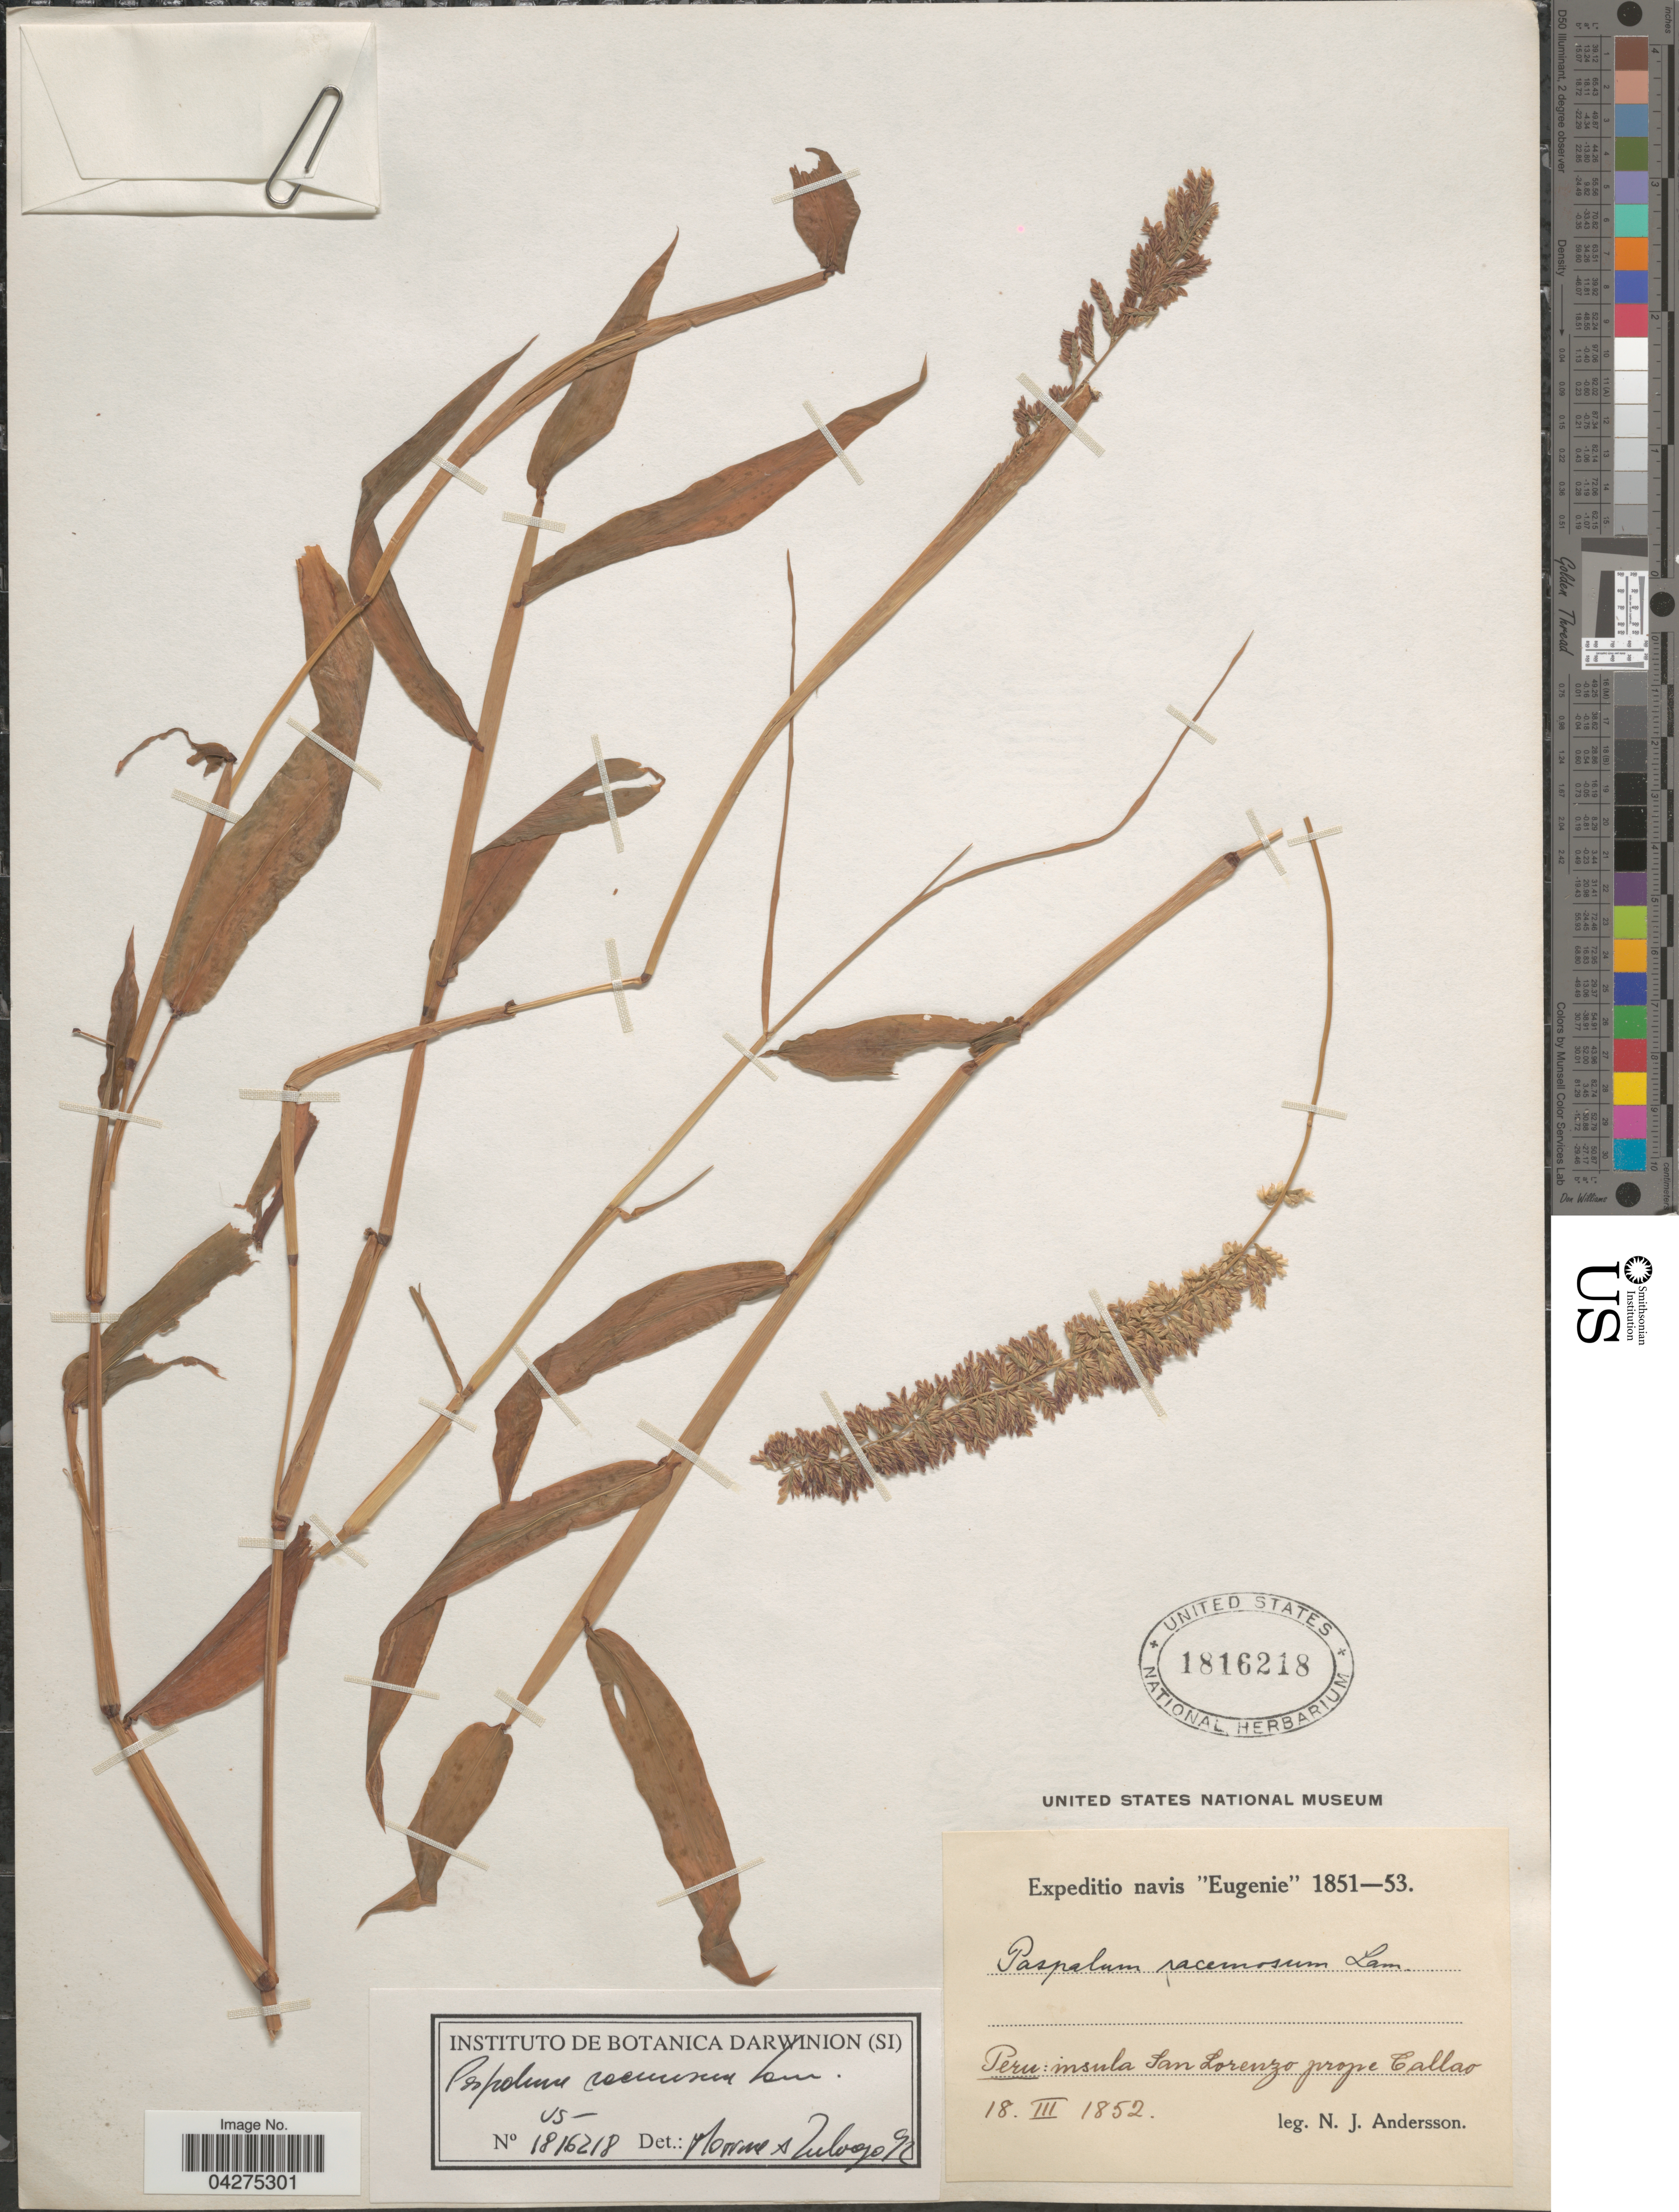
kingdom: Plantae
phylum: Tracheophyta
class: Liliopsida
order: Poales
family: Poaceae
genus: Paspalum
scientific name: Paspalum racemosum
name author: Lam.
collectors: N. J. Andersson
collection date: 1852-03-18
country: Peru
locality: Expeditio navis "Eugenie" 1851-53. Insula San Lorenzo prope Callas.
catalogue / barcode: US 1816218